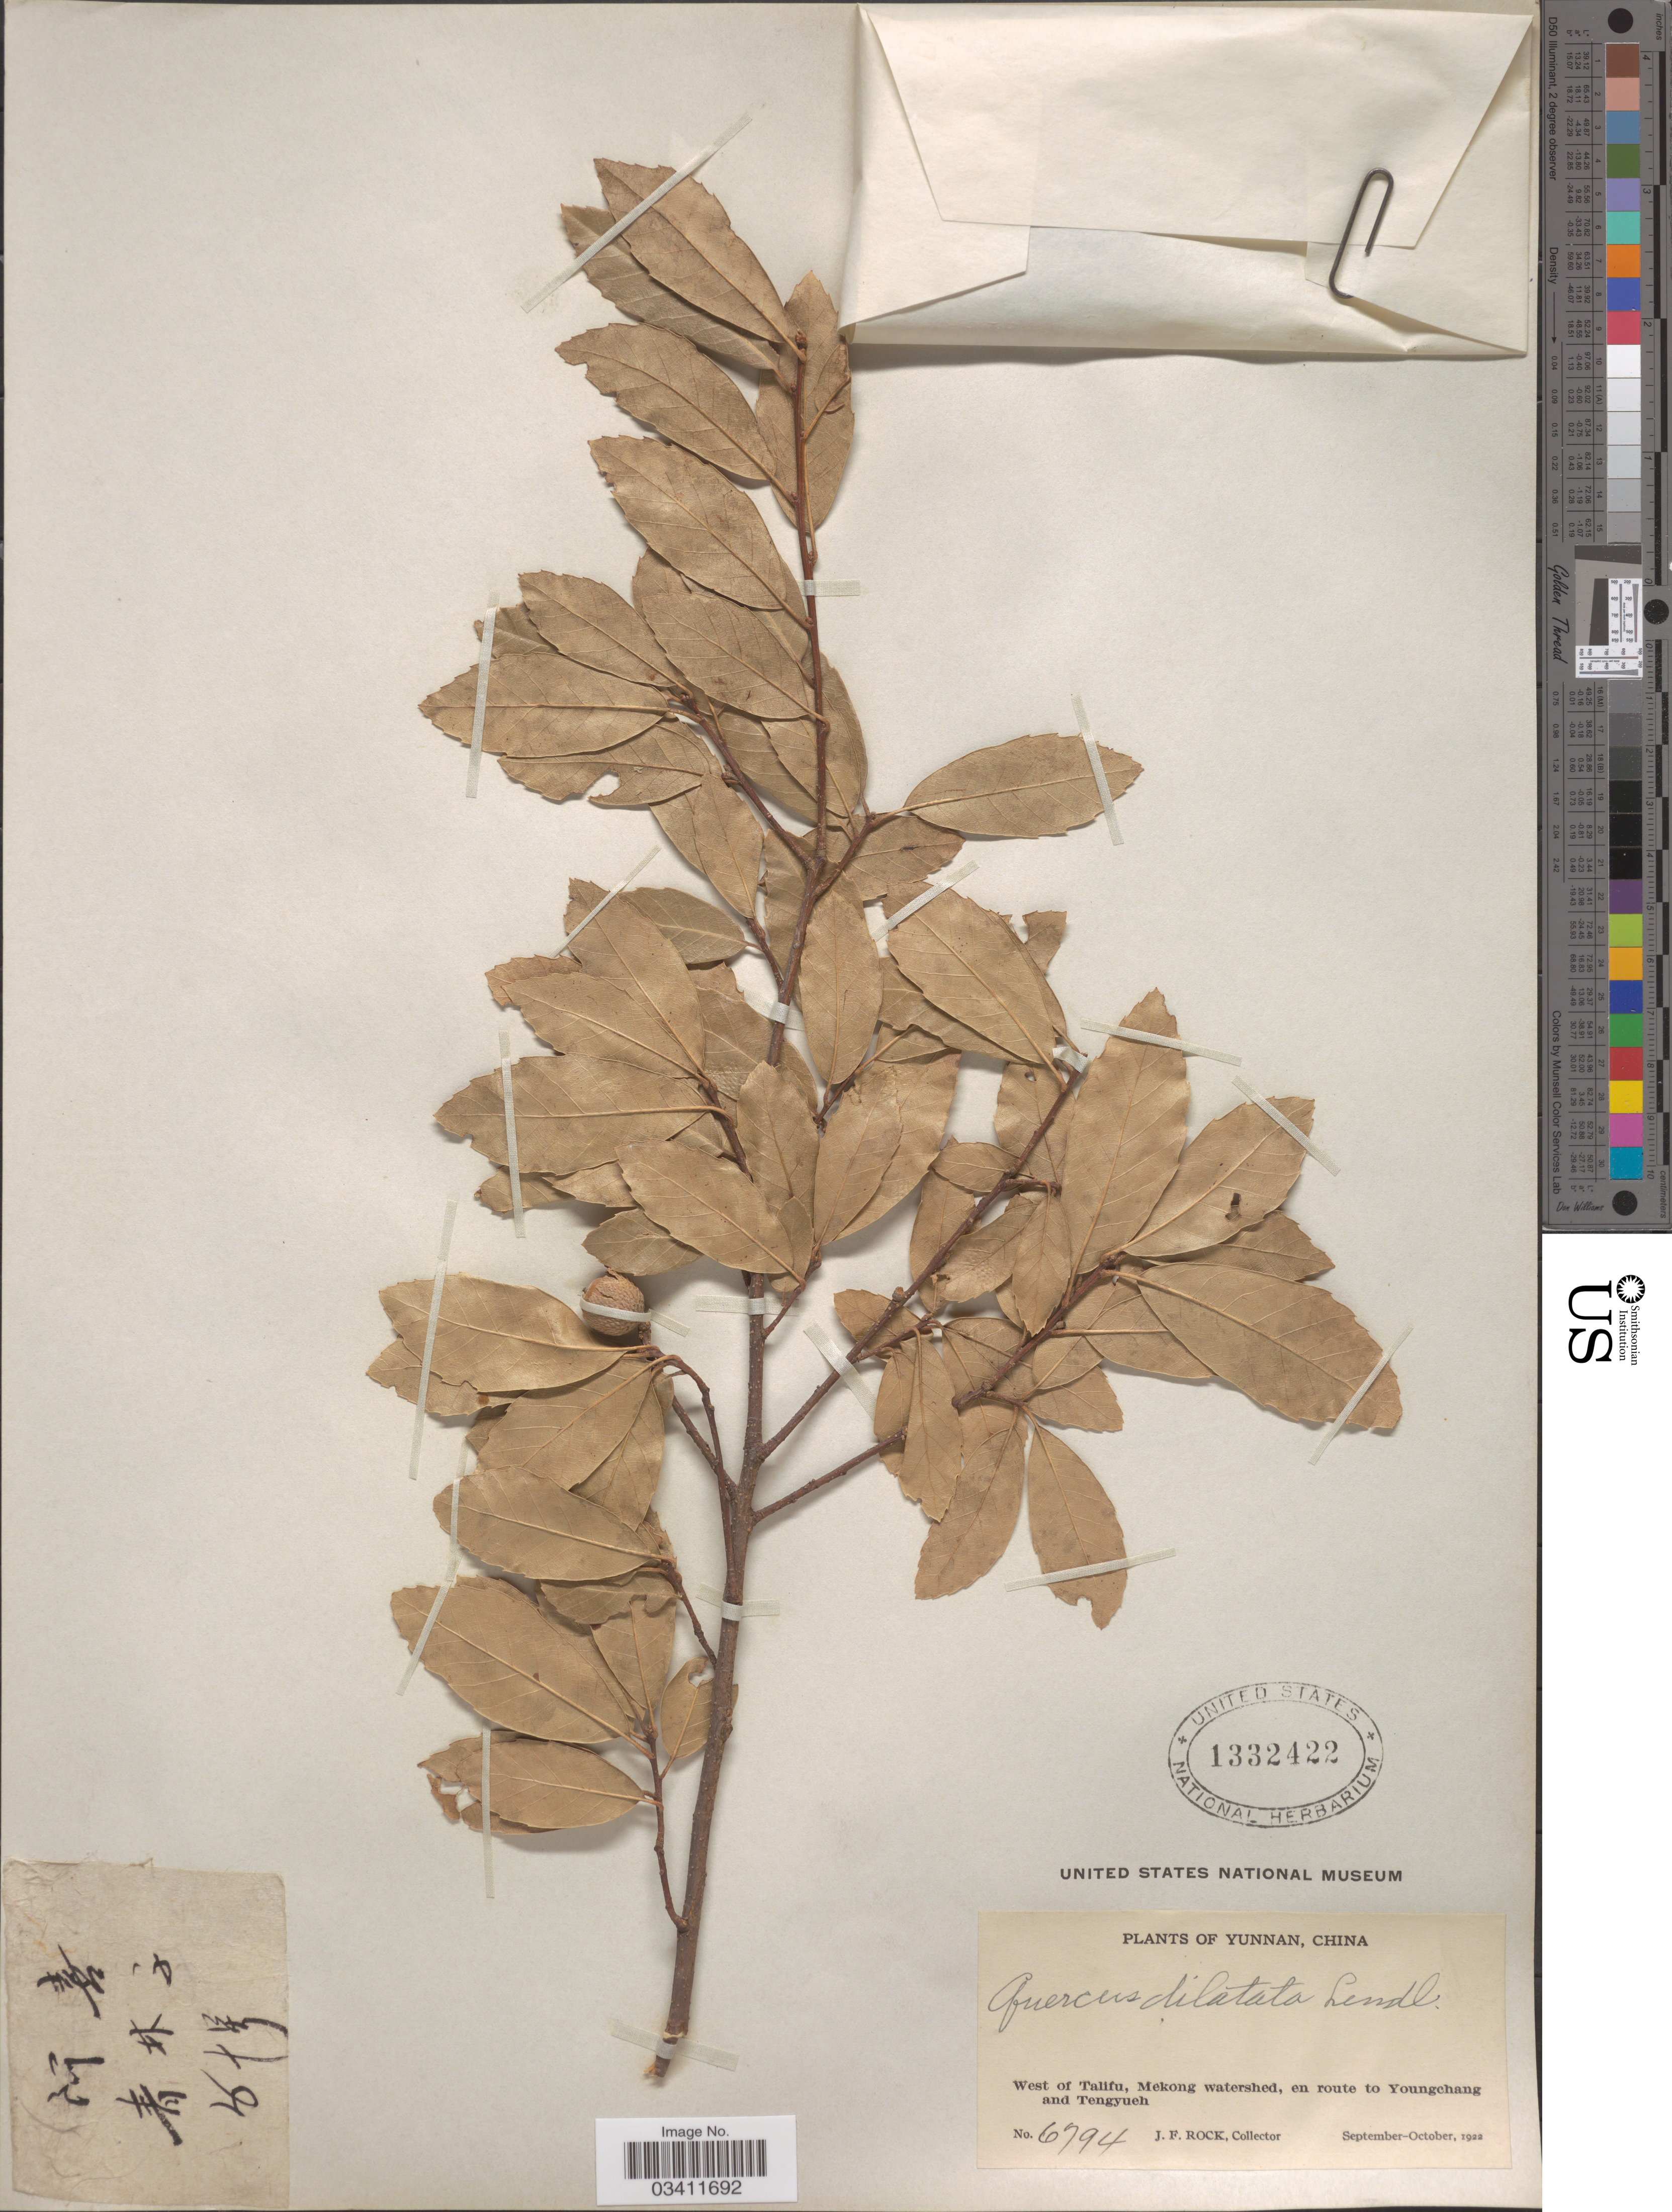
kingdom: Plantae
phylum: Tracheophyta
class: Magnoliopsida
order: Fagales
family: Fagaceae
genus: Quercus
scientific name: Quercus floribunda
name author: Lindl. ex A. Camus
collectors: J. Rock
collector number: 6794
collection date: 1922-09/1922-10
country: China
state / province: Yunnan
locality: West of Talifu, Mekong watershed, en route to Youngchang and Tengyueh.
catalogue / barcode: US 1332422